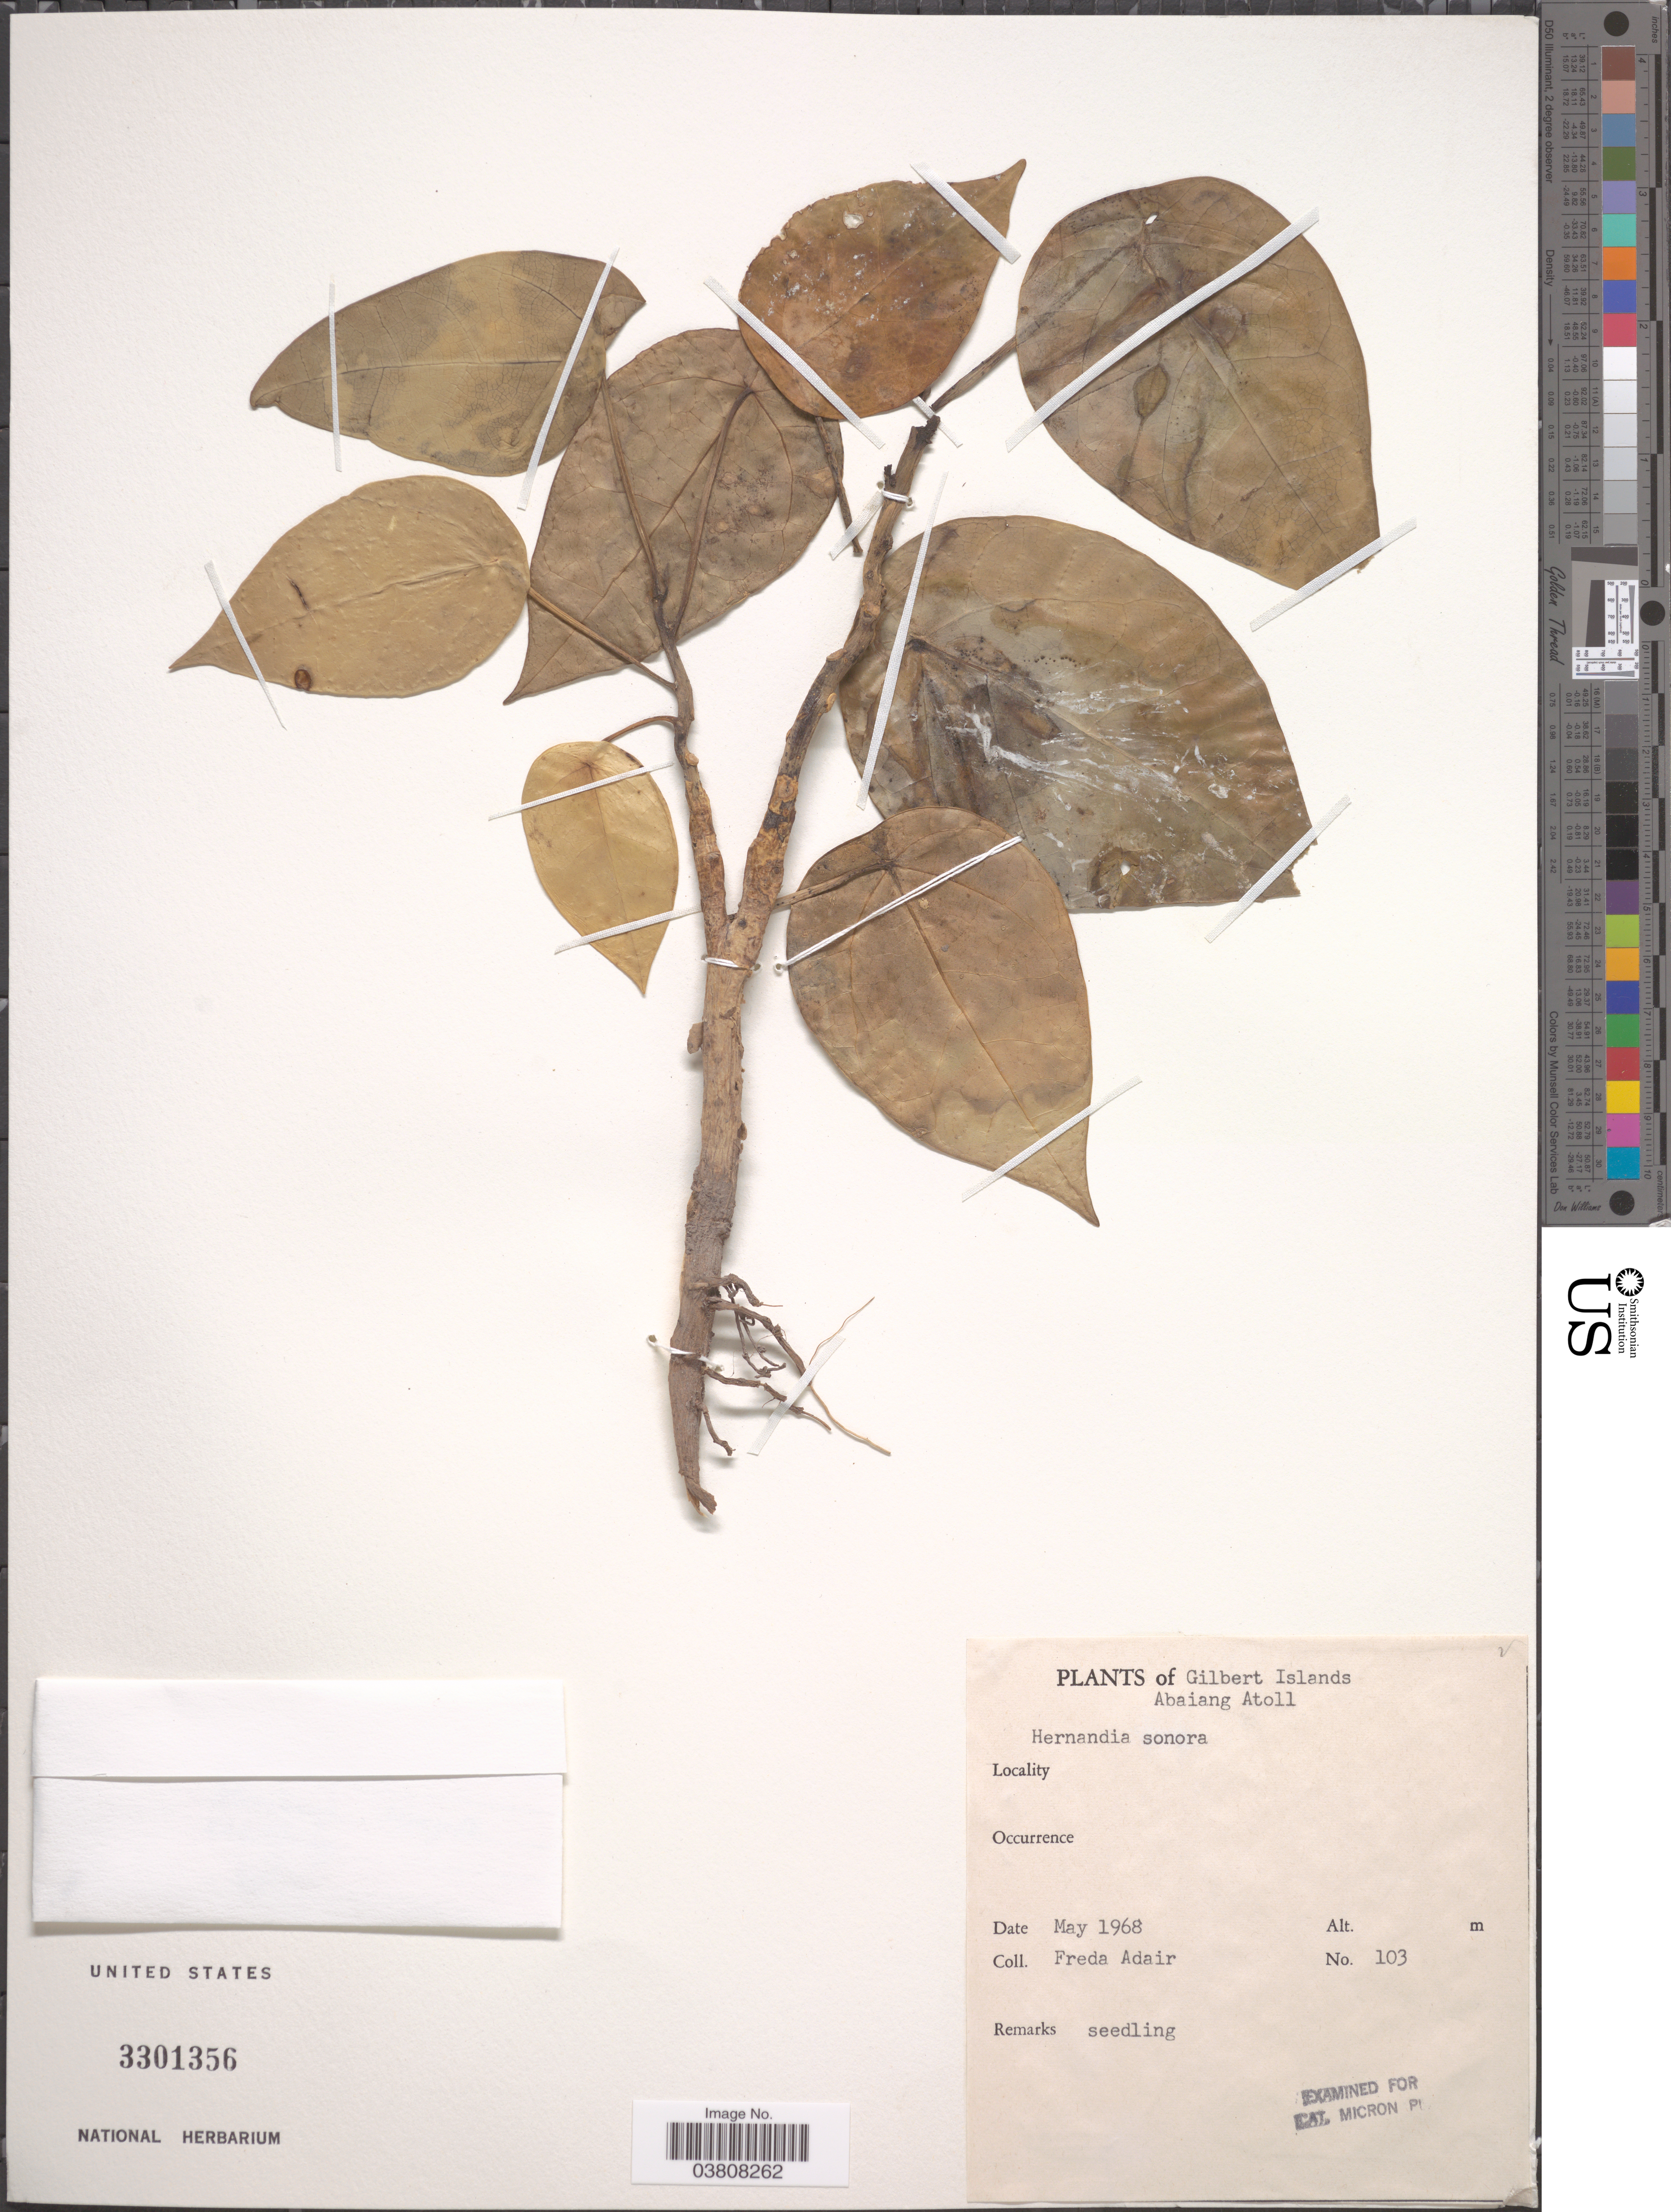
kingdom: Plantae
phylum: Tracheophyta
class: Magnoliopsida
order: Laurales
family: Hernandiaceae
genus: Hernandia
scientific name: Hernandia ovigera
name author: L.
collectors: F. Adair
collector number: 103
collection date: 1968-05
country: Kiribati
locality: Gilbert Islands. Abaiang Atoll.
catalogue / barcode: US 3301356